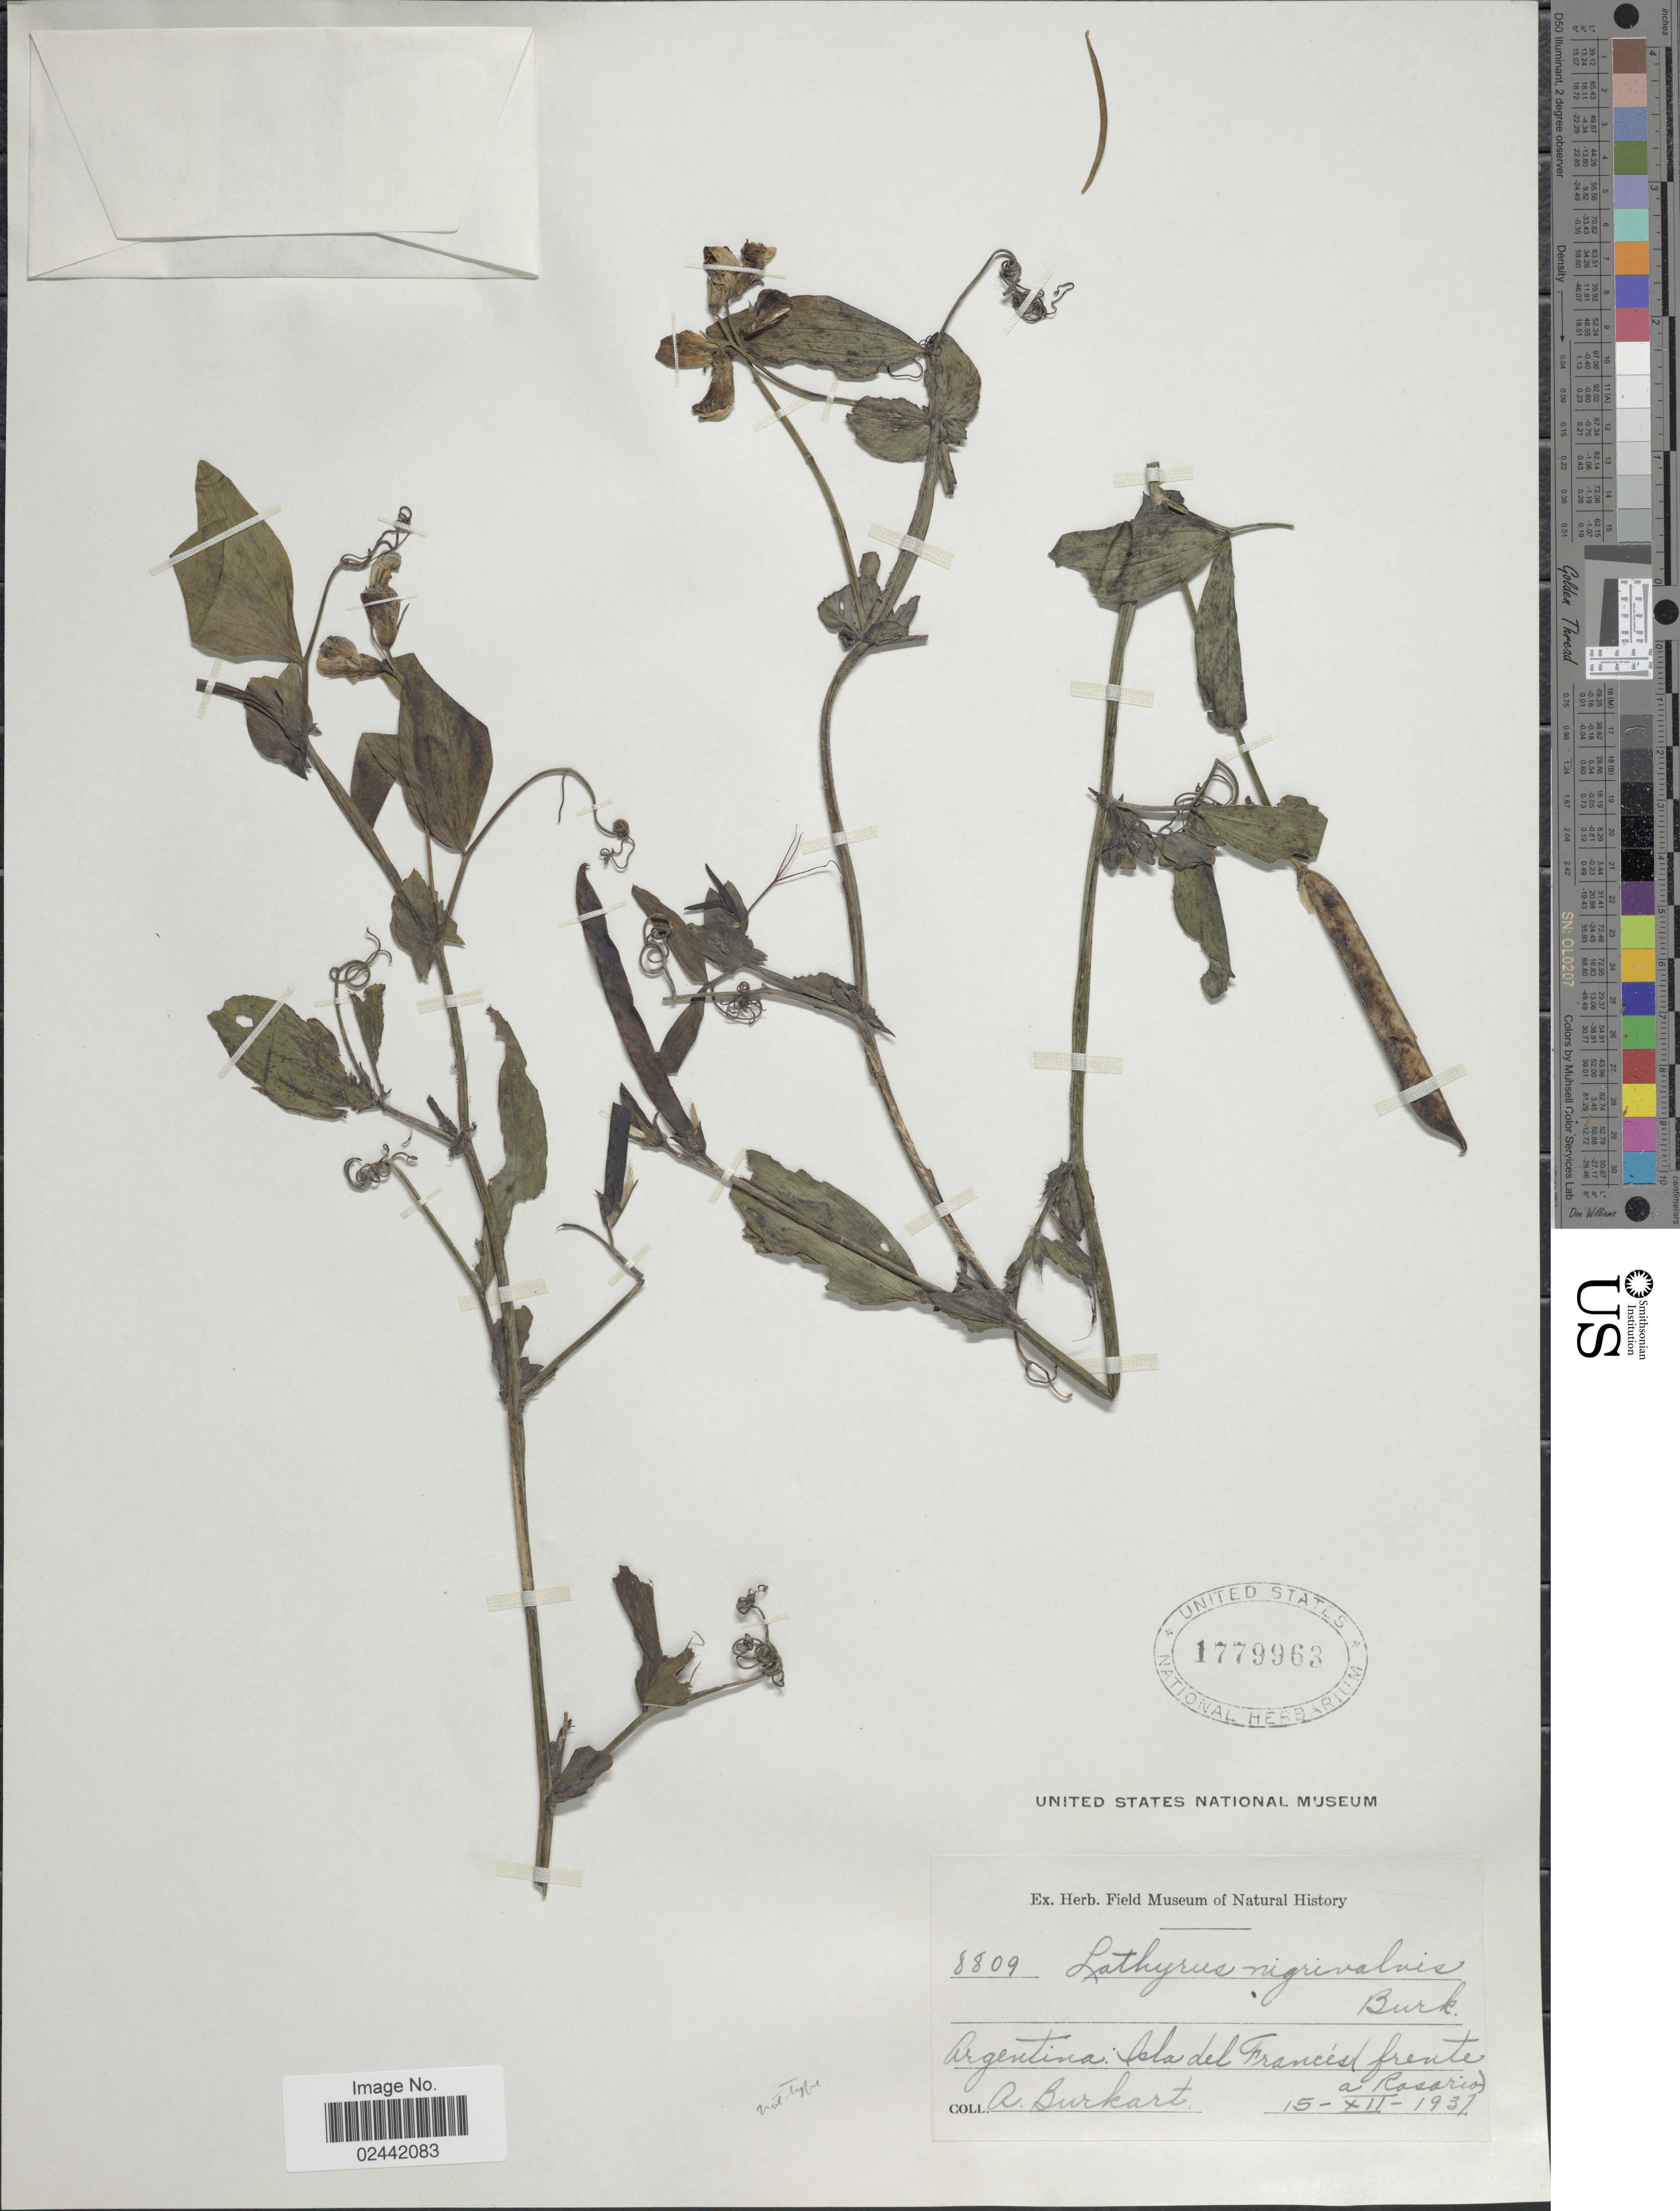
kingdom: Plantae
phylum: Tracheophyta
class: Magnoliopsida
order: Fabales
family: Fabaceae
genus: Lathyrus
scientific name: Lathyrus nigrivalvis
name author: Burkart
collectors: A. E. Burkart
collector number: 8809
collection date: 1937-12-15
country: Argentina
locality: Isla del Frances (frente a Rosario)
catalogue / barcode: US 1779963